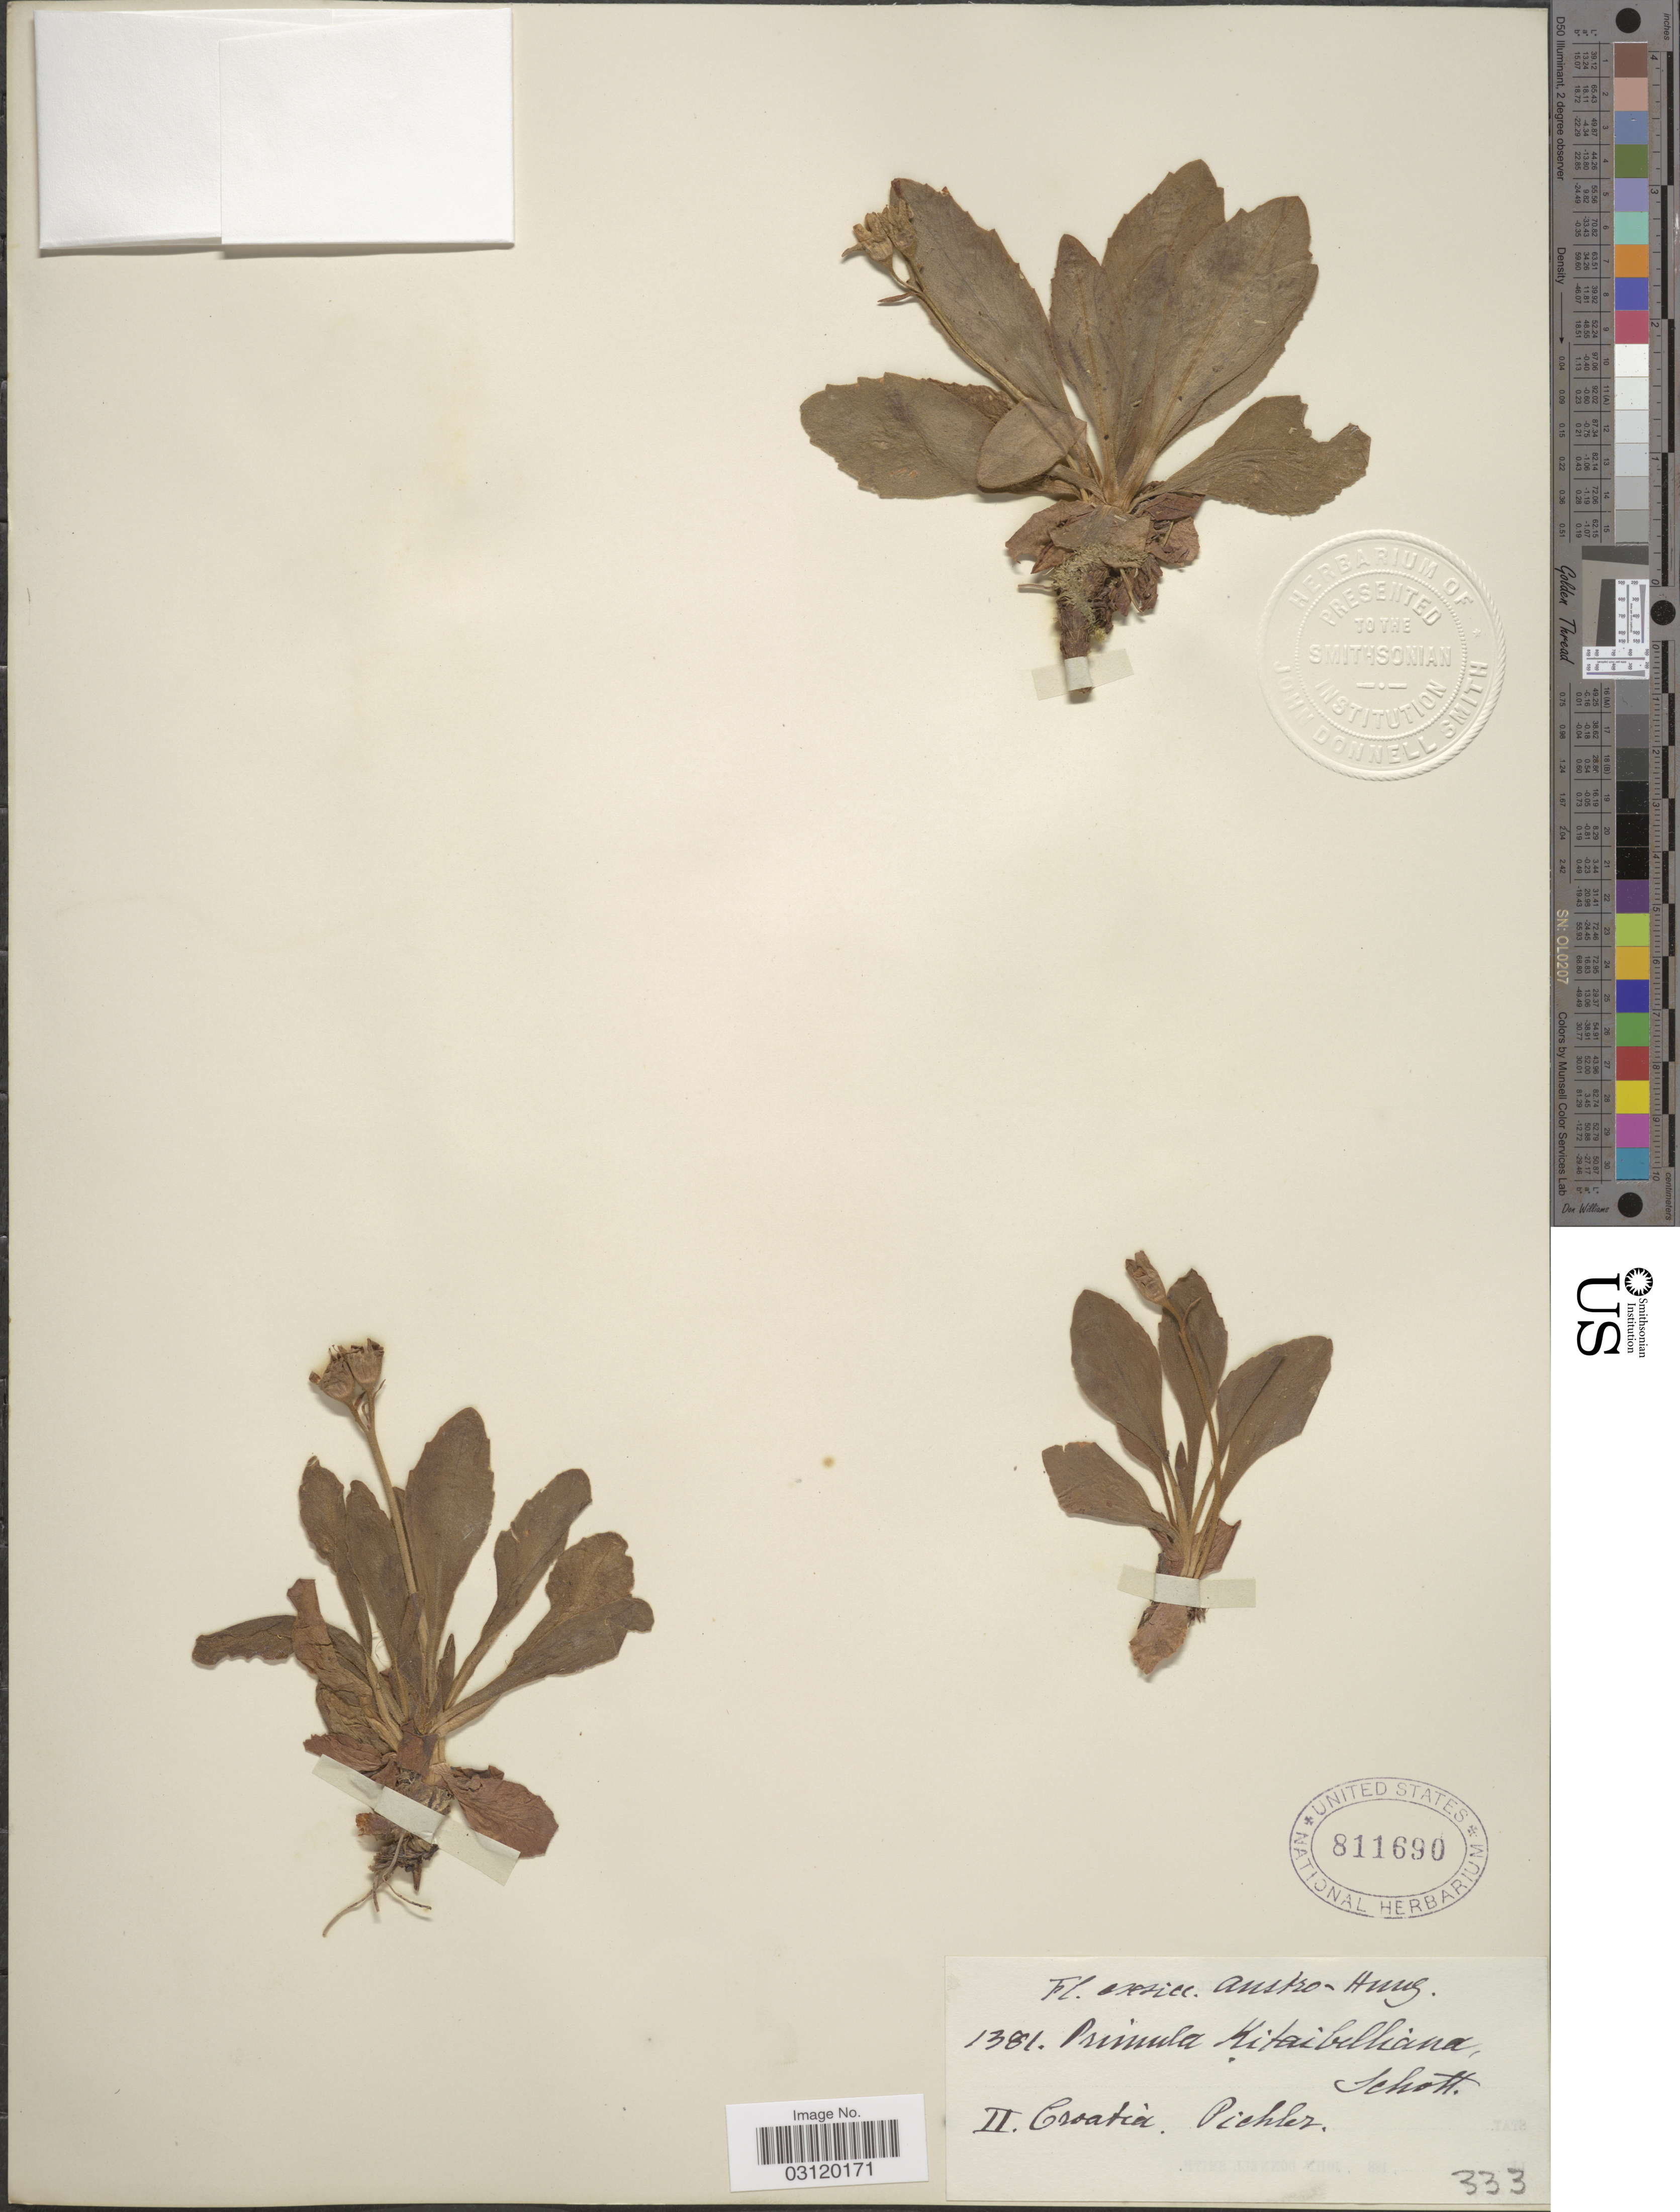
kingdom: Plantae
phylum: Tracheophyta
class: Magnoliopsida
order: Ericales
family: Primulaceae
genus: Primula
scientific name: Primula kitaibeliana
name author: Schott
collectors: Pichler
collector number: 1381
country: Croatia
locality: II. Croatia, Austro-Hung.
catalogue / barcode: US 811690